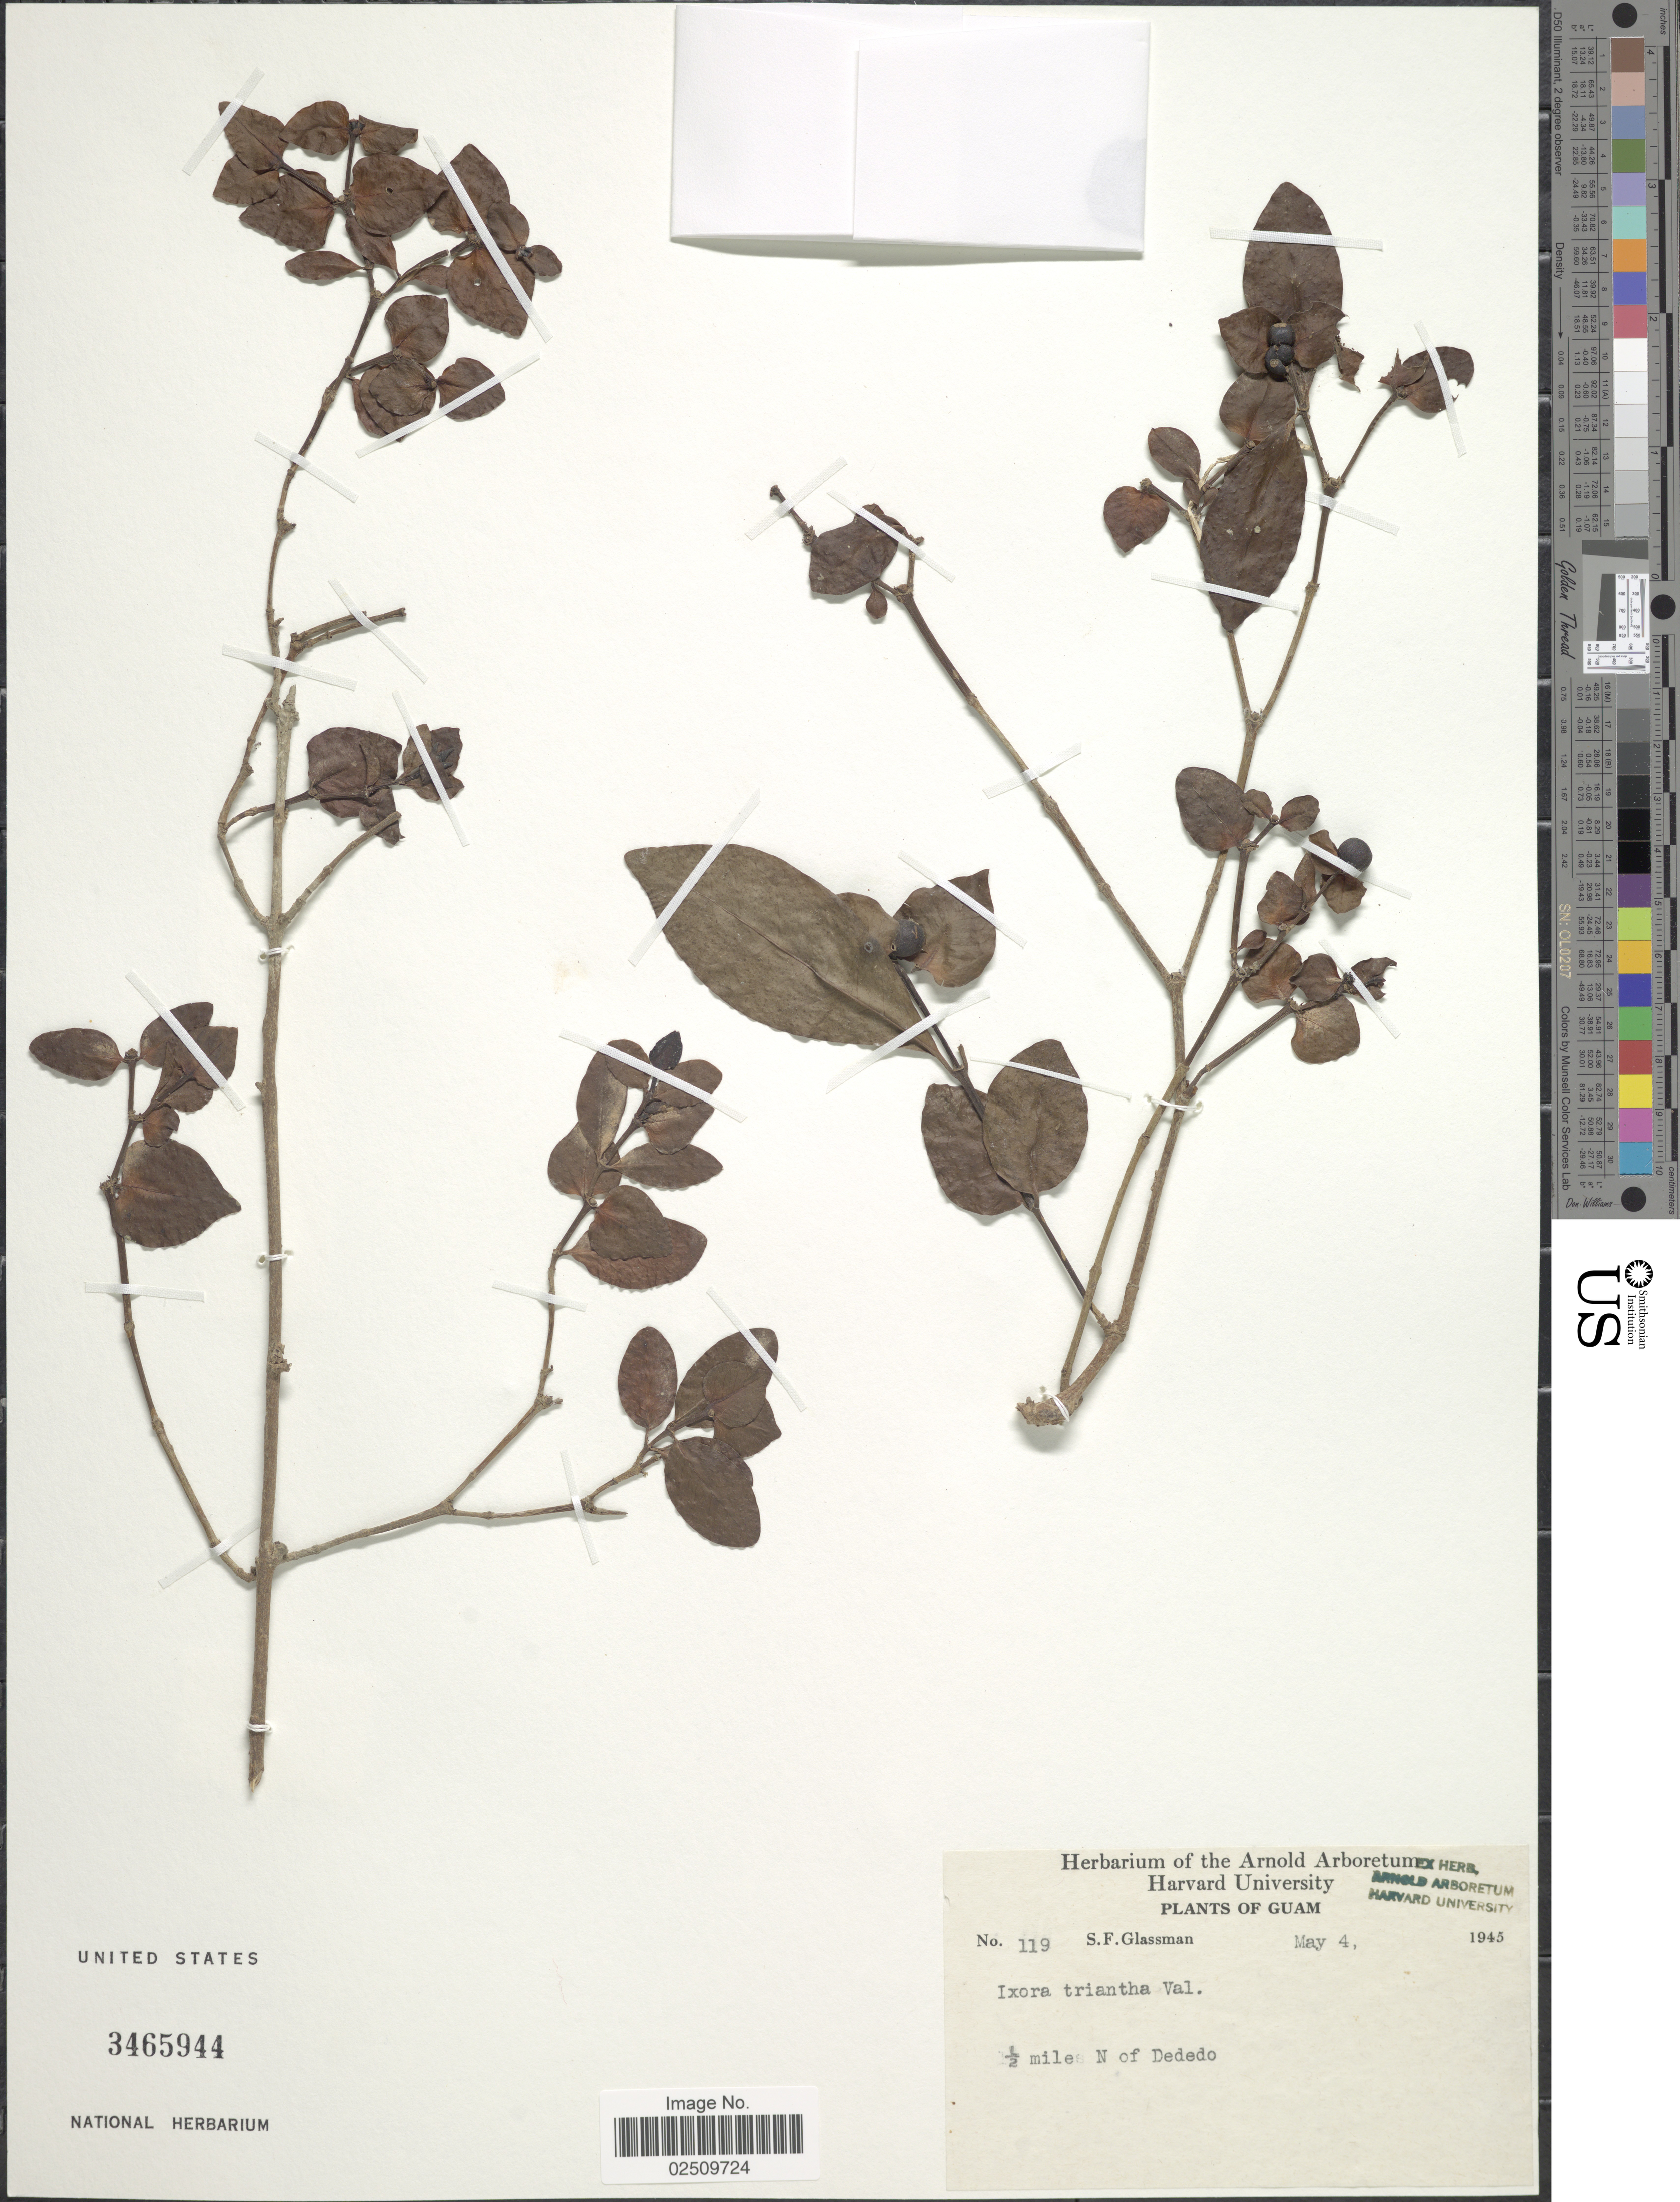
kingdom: Plantae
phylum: Tracheophyta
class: Magnoliopsida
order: Gentianales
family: Rubiaceae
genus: Ixora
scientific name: Ixora triantha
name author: Volkens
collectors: S. F. Glassman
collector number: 119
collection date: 1945-05-04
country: Guam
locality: ½ mile N of Dedeo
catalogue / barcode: US 3465944